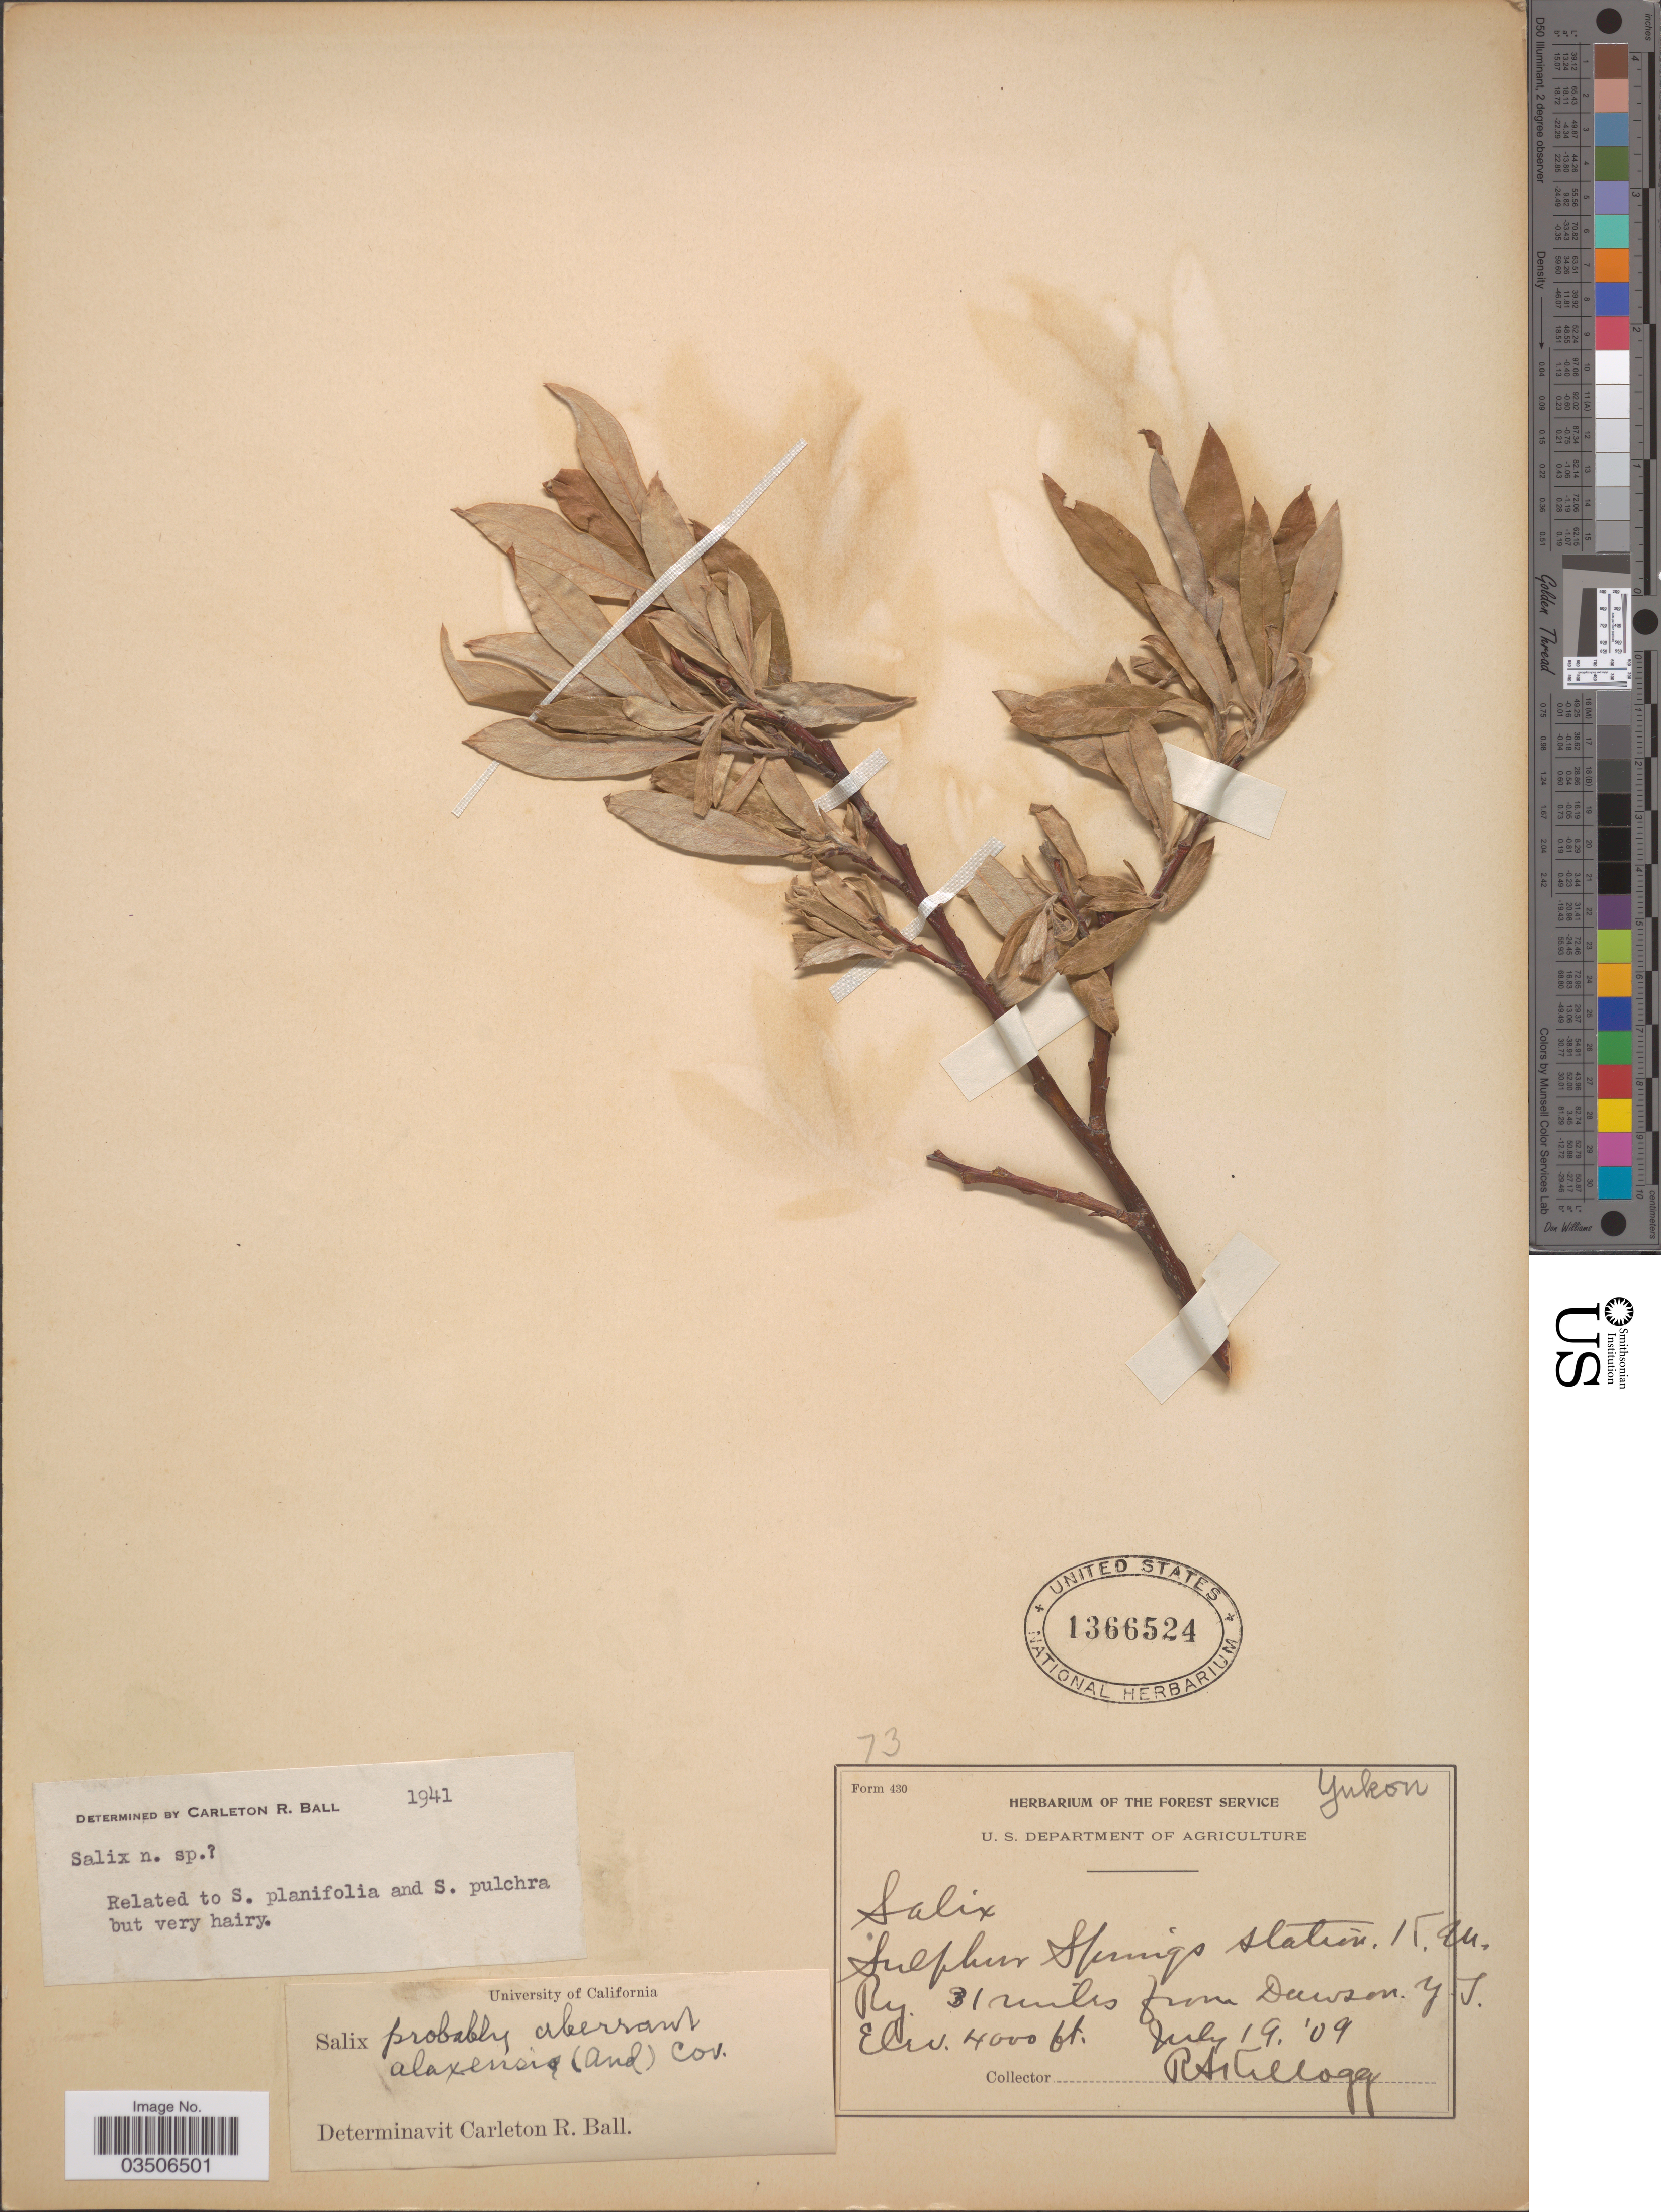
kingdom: Plantae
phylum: Tracheophyta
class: Magnoliopsida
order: Malpighiales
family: Salicaceae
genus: Salix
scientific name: Salix cordata x S. sericea Marshall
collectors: R. Kellogg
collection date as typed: Transcribed d/m/y: 19/7/9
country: Canada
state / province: Yukon Territory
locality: Yukon. Sulphur Springs Station. K.M. Ry. 31 miles from Dawson.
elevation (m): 1219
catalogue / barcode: US 1366524